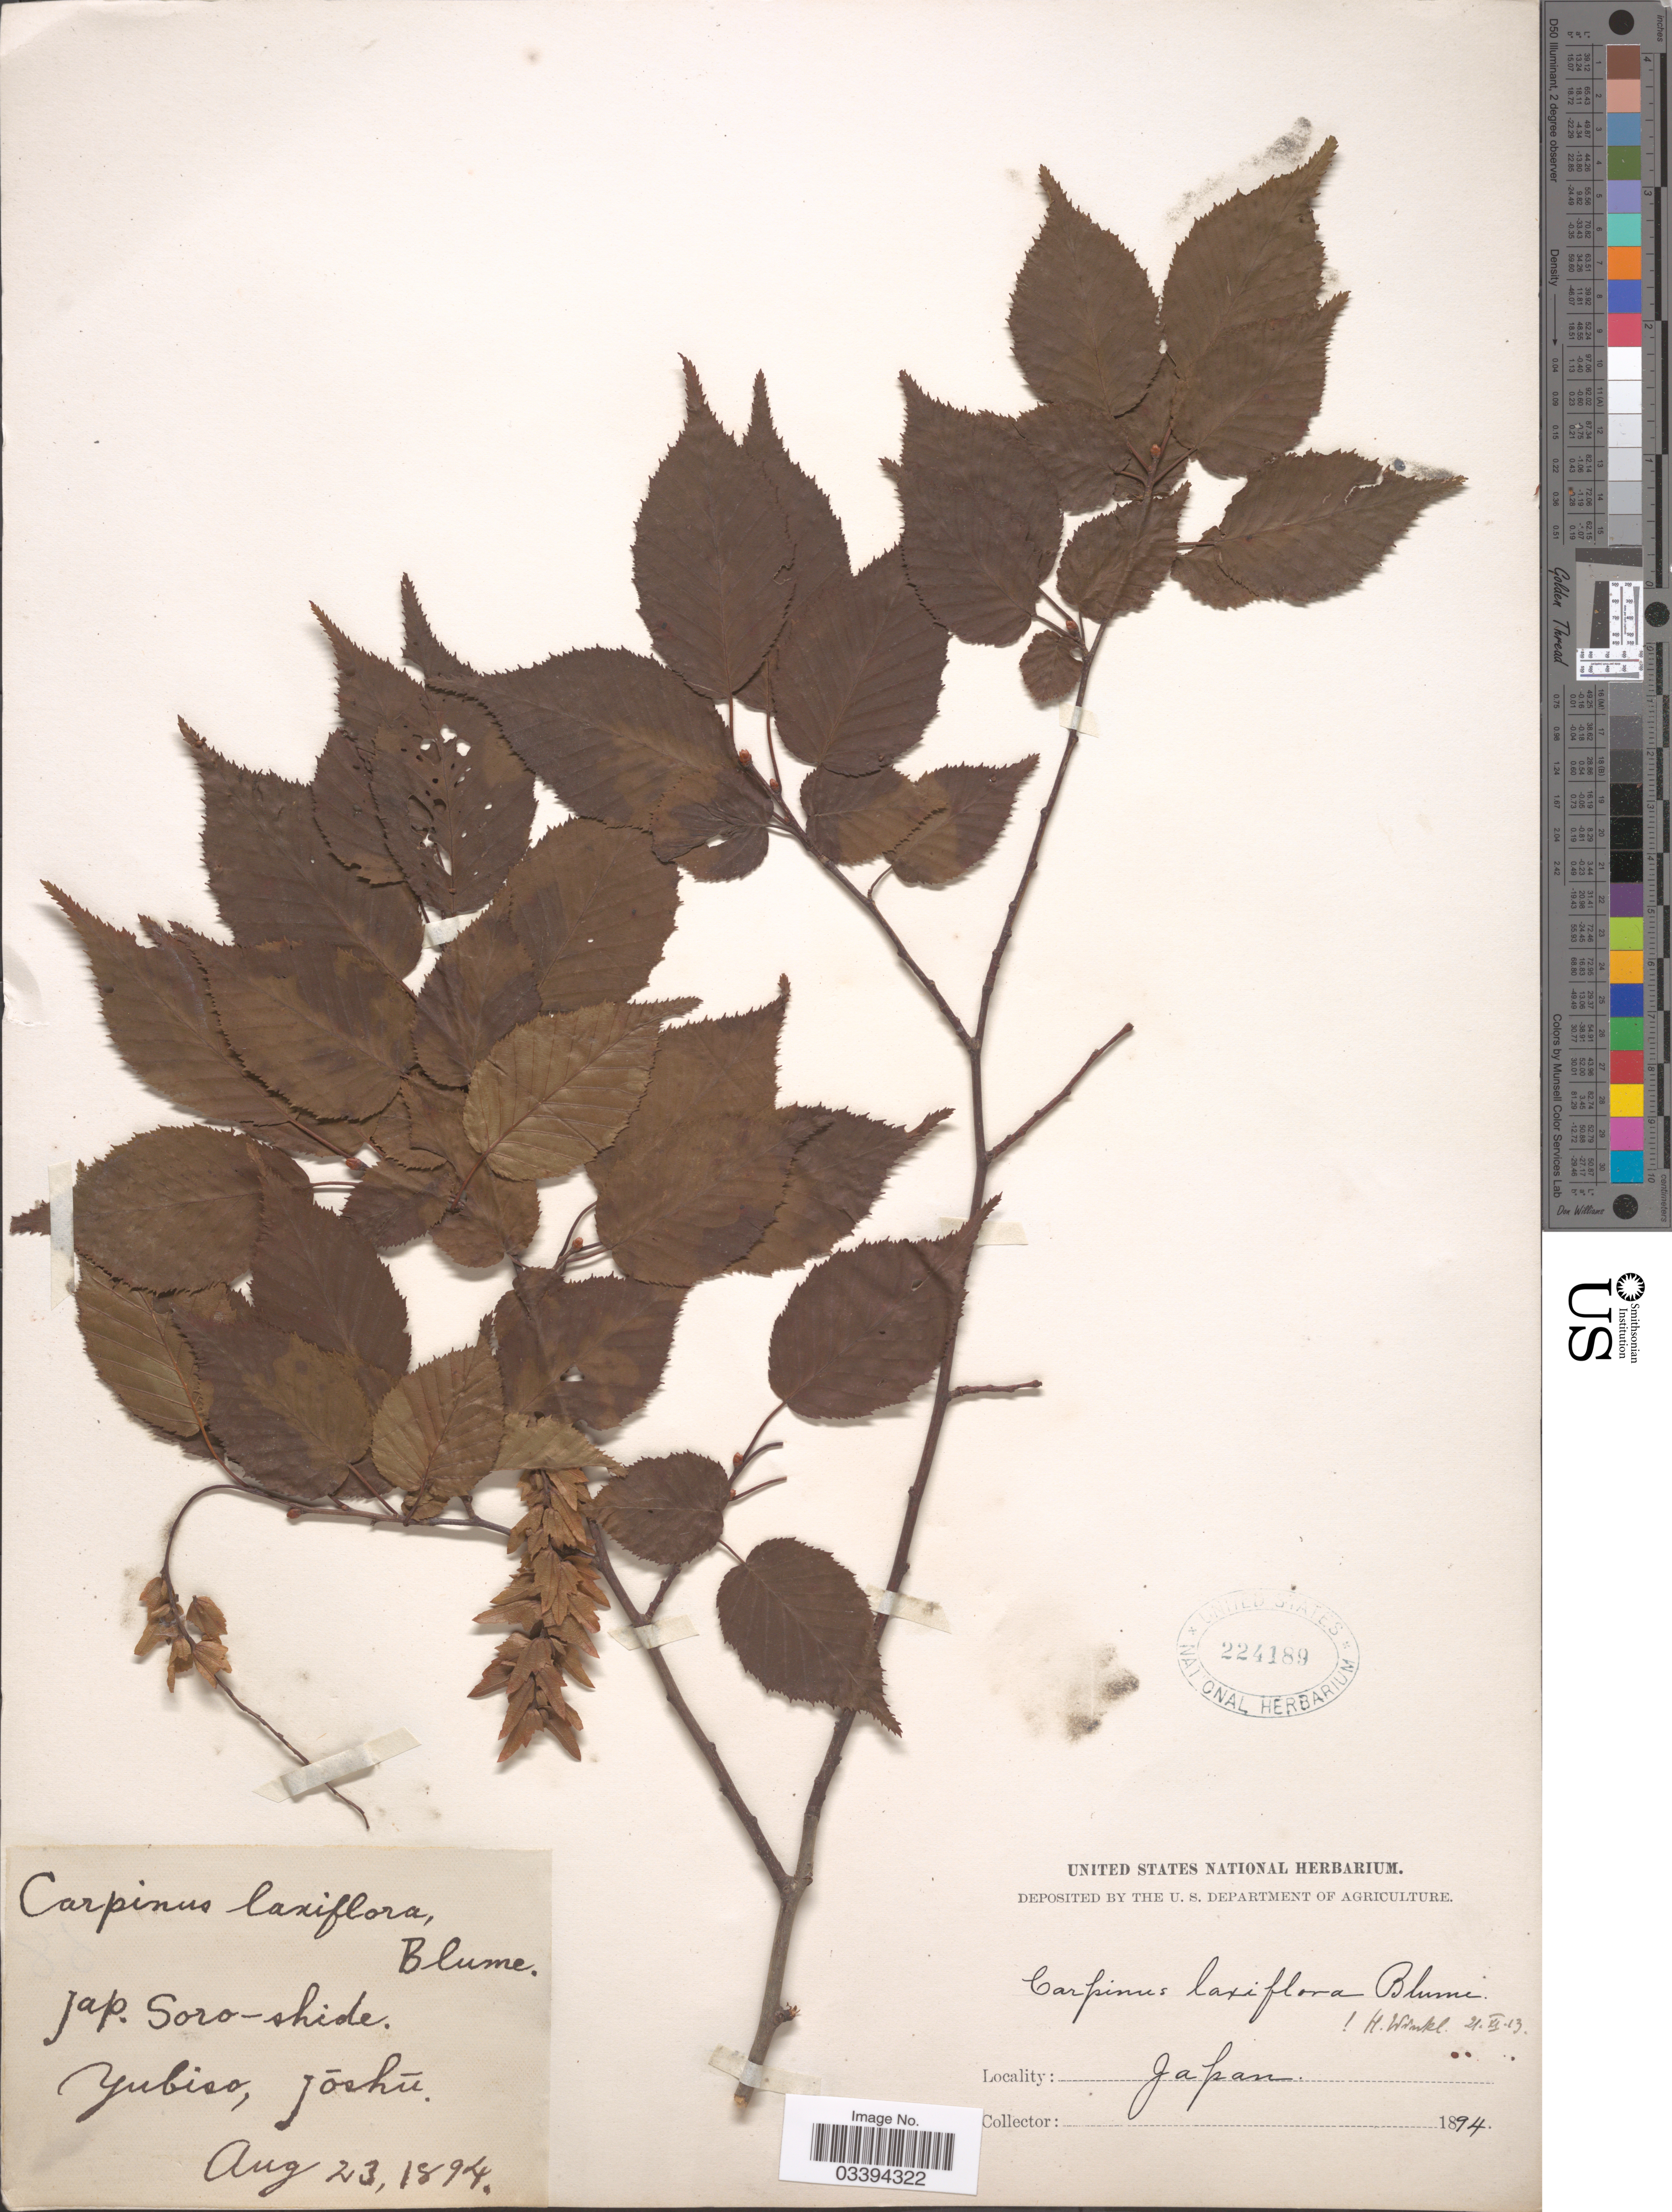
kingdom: Plantae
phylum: Tracheophyta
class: Magnoliopsida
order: Fagales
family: Betulaceae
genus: Carpinus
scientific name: Carpinus laxiflora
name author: (Siebold & Zucc.) Blume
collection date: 1894-08-23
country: Japan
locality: Yubiso, Jōshū.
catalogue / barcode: US 224189